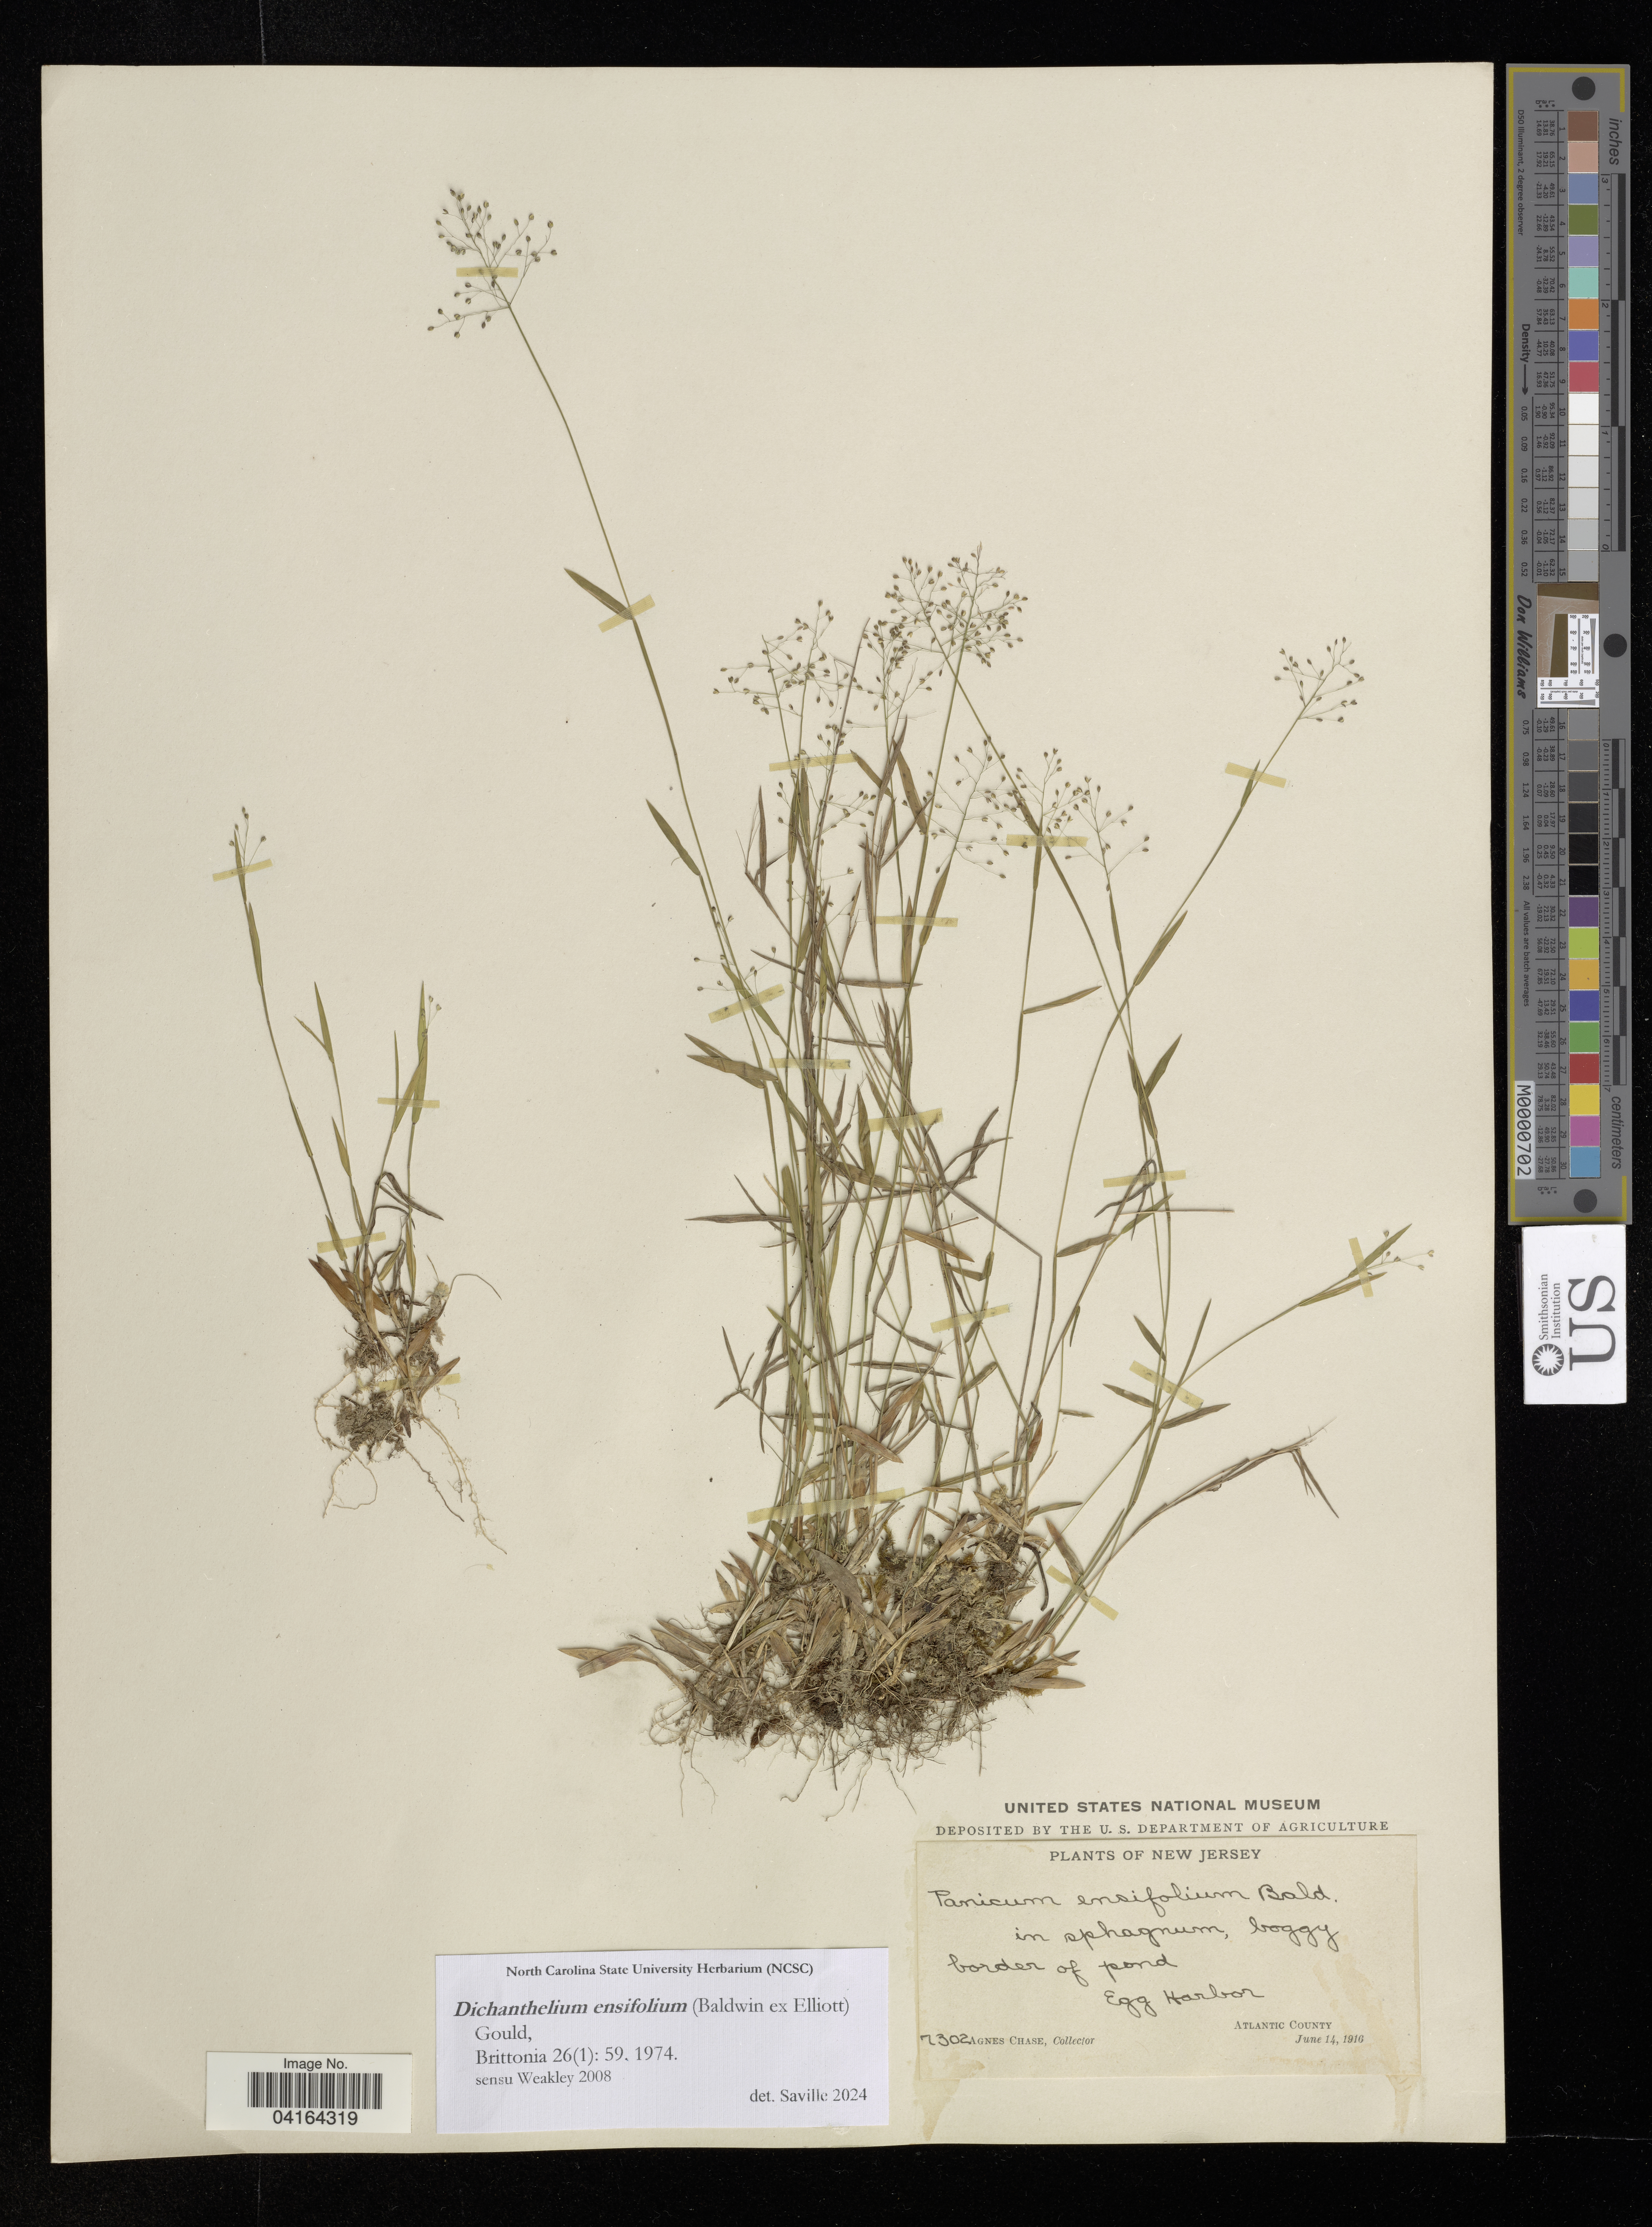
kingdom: Plantae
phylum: Tracheophyta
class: Liliopsida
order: Poales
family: Poaceae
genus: Dichanthelium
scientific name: Dichanthelium ensifolium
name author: (Baldwin ex Elliot) Gould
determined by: Saville, A. C., (NCSC), North Carolina State University (UNITED STATES)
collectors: A. Chase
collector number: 7302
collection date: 1916-06-14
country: United States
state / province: New Jersey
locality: Border of pond. Egg Harbor. Atlantic County.